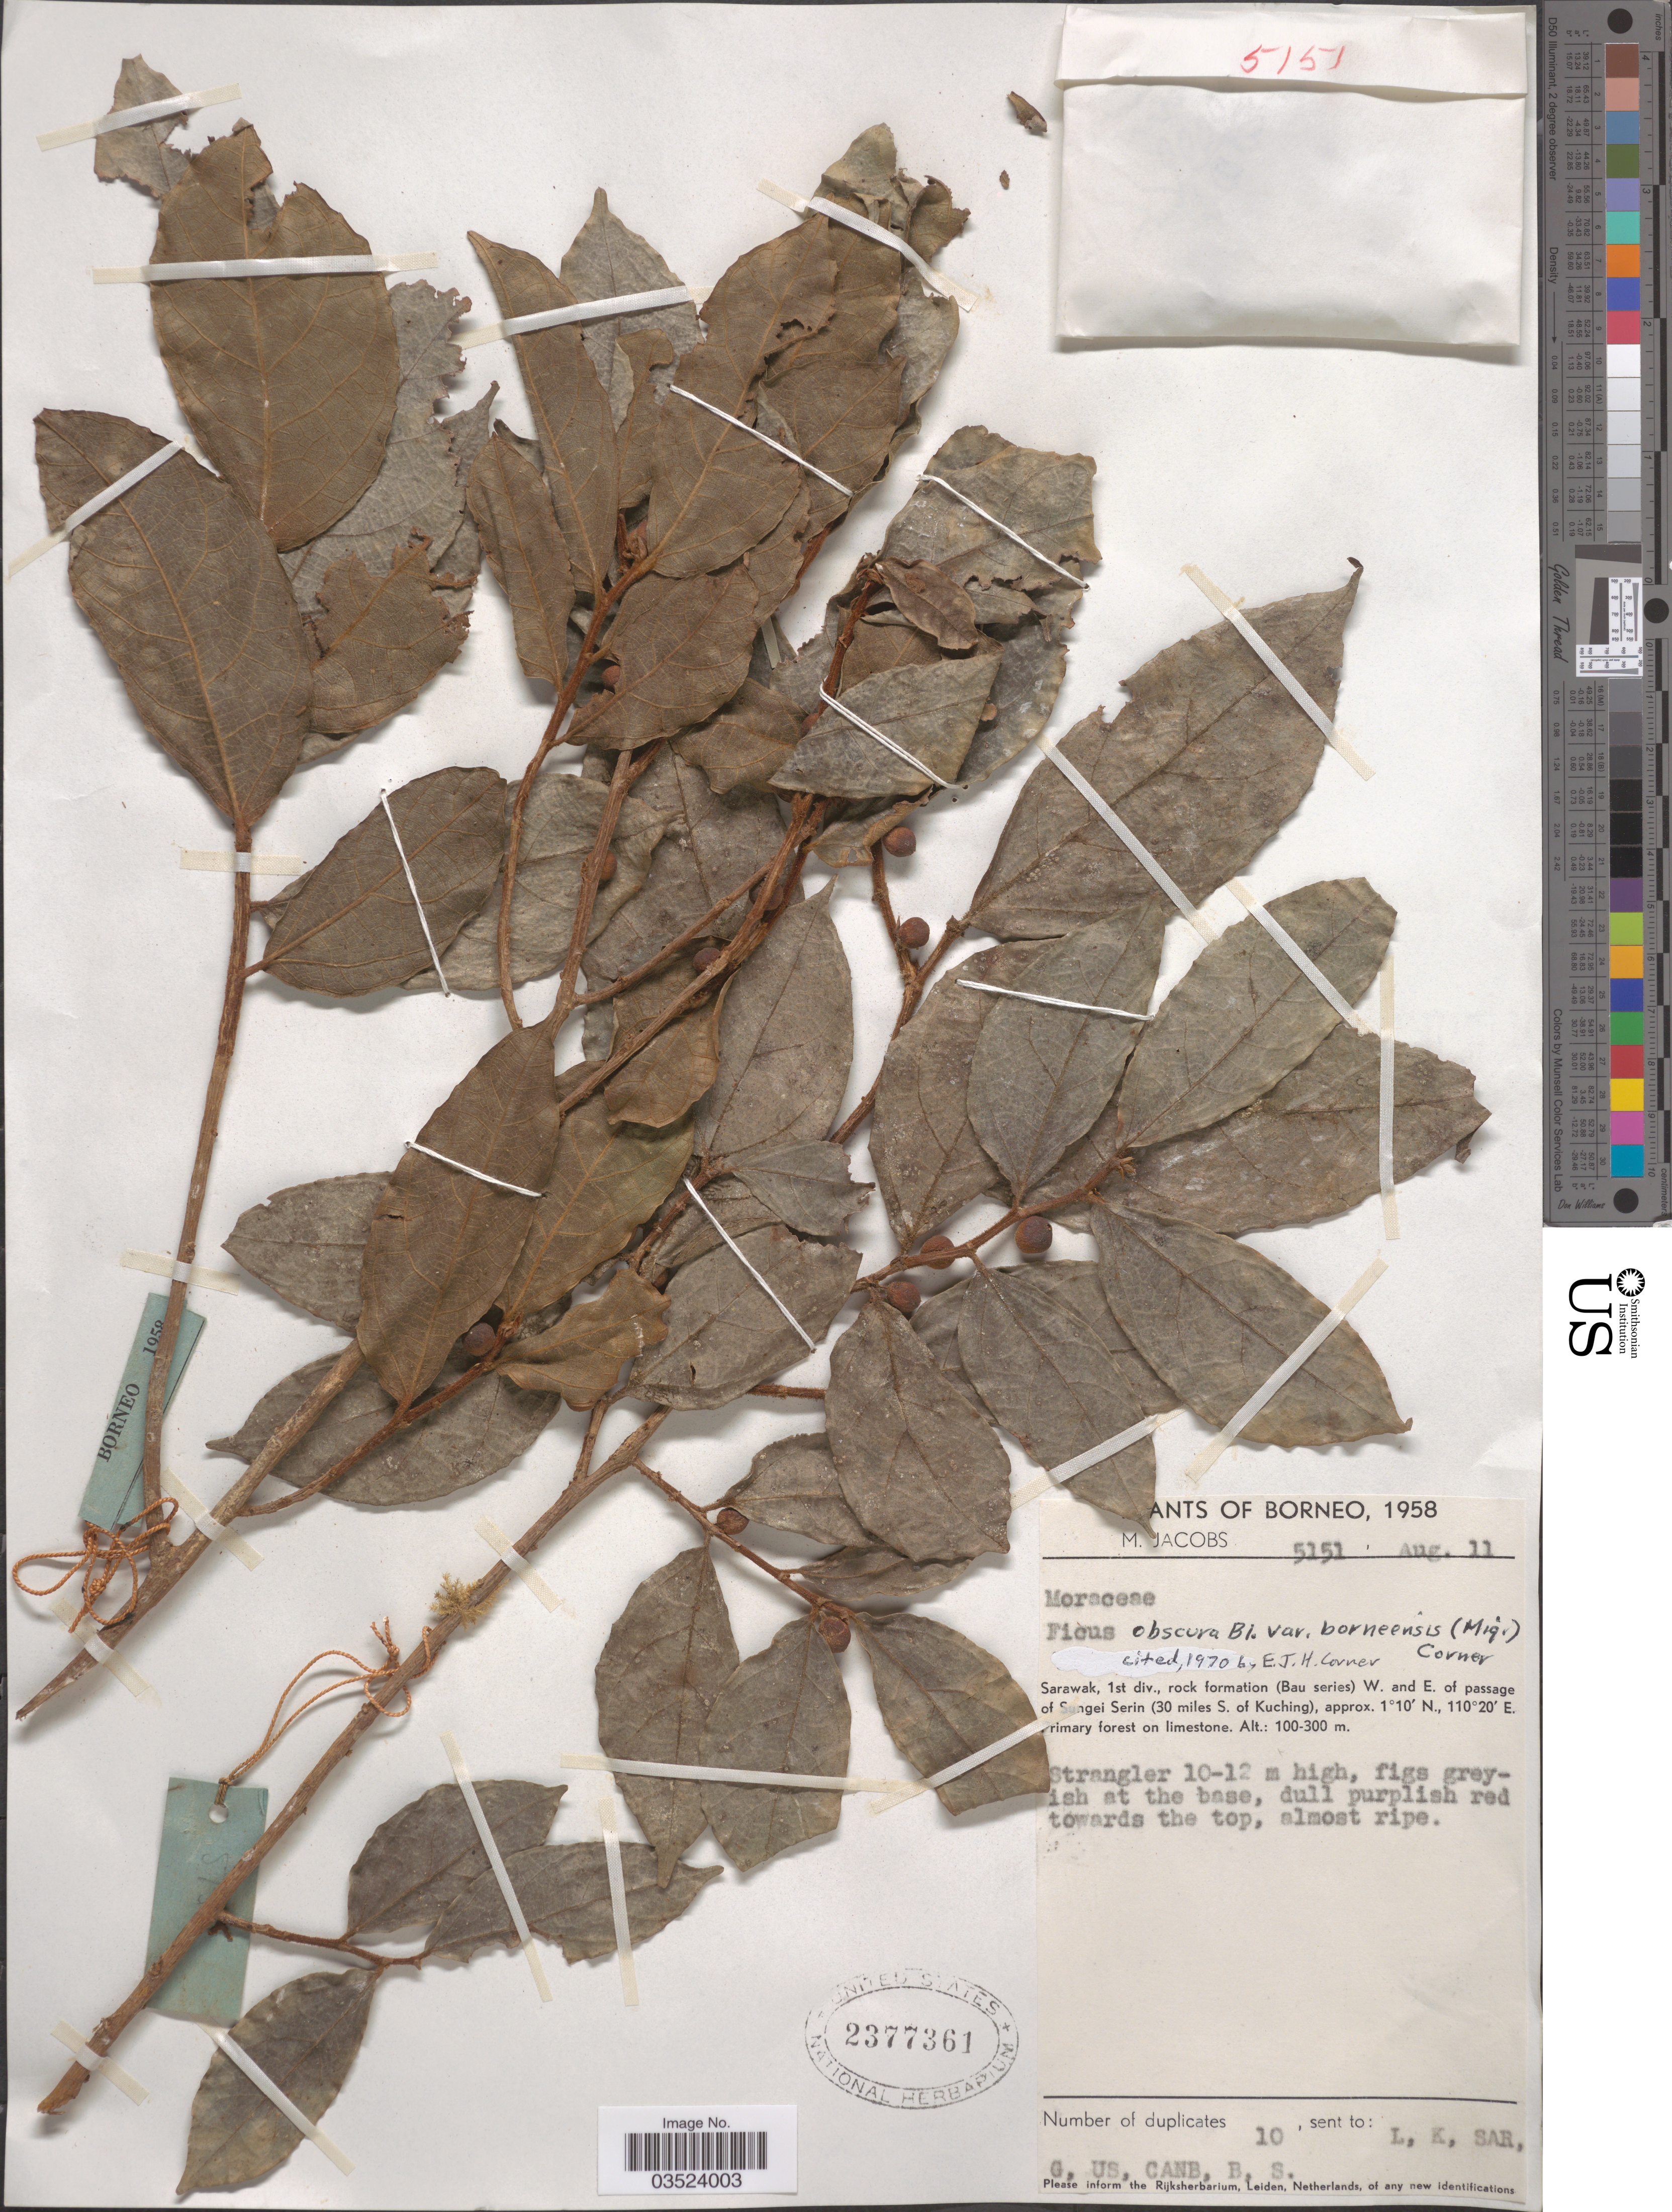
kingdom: Plantae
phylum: Tracheophyta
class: Magnoliopsida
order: Rosales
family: Moraceae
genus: Ficus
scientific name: Ficus obscura var. borneensis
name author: (Miq.) Corner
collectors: M. Jacobs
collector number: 5151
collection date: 1958-08-11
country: Malaysia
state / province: Sarawak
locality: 1st div., rock formation (Bau series) W. and E. of passage of Sungei Serin (30 miles S. of Kuching). Borneo.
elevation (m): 100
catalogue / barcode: US 2377361